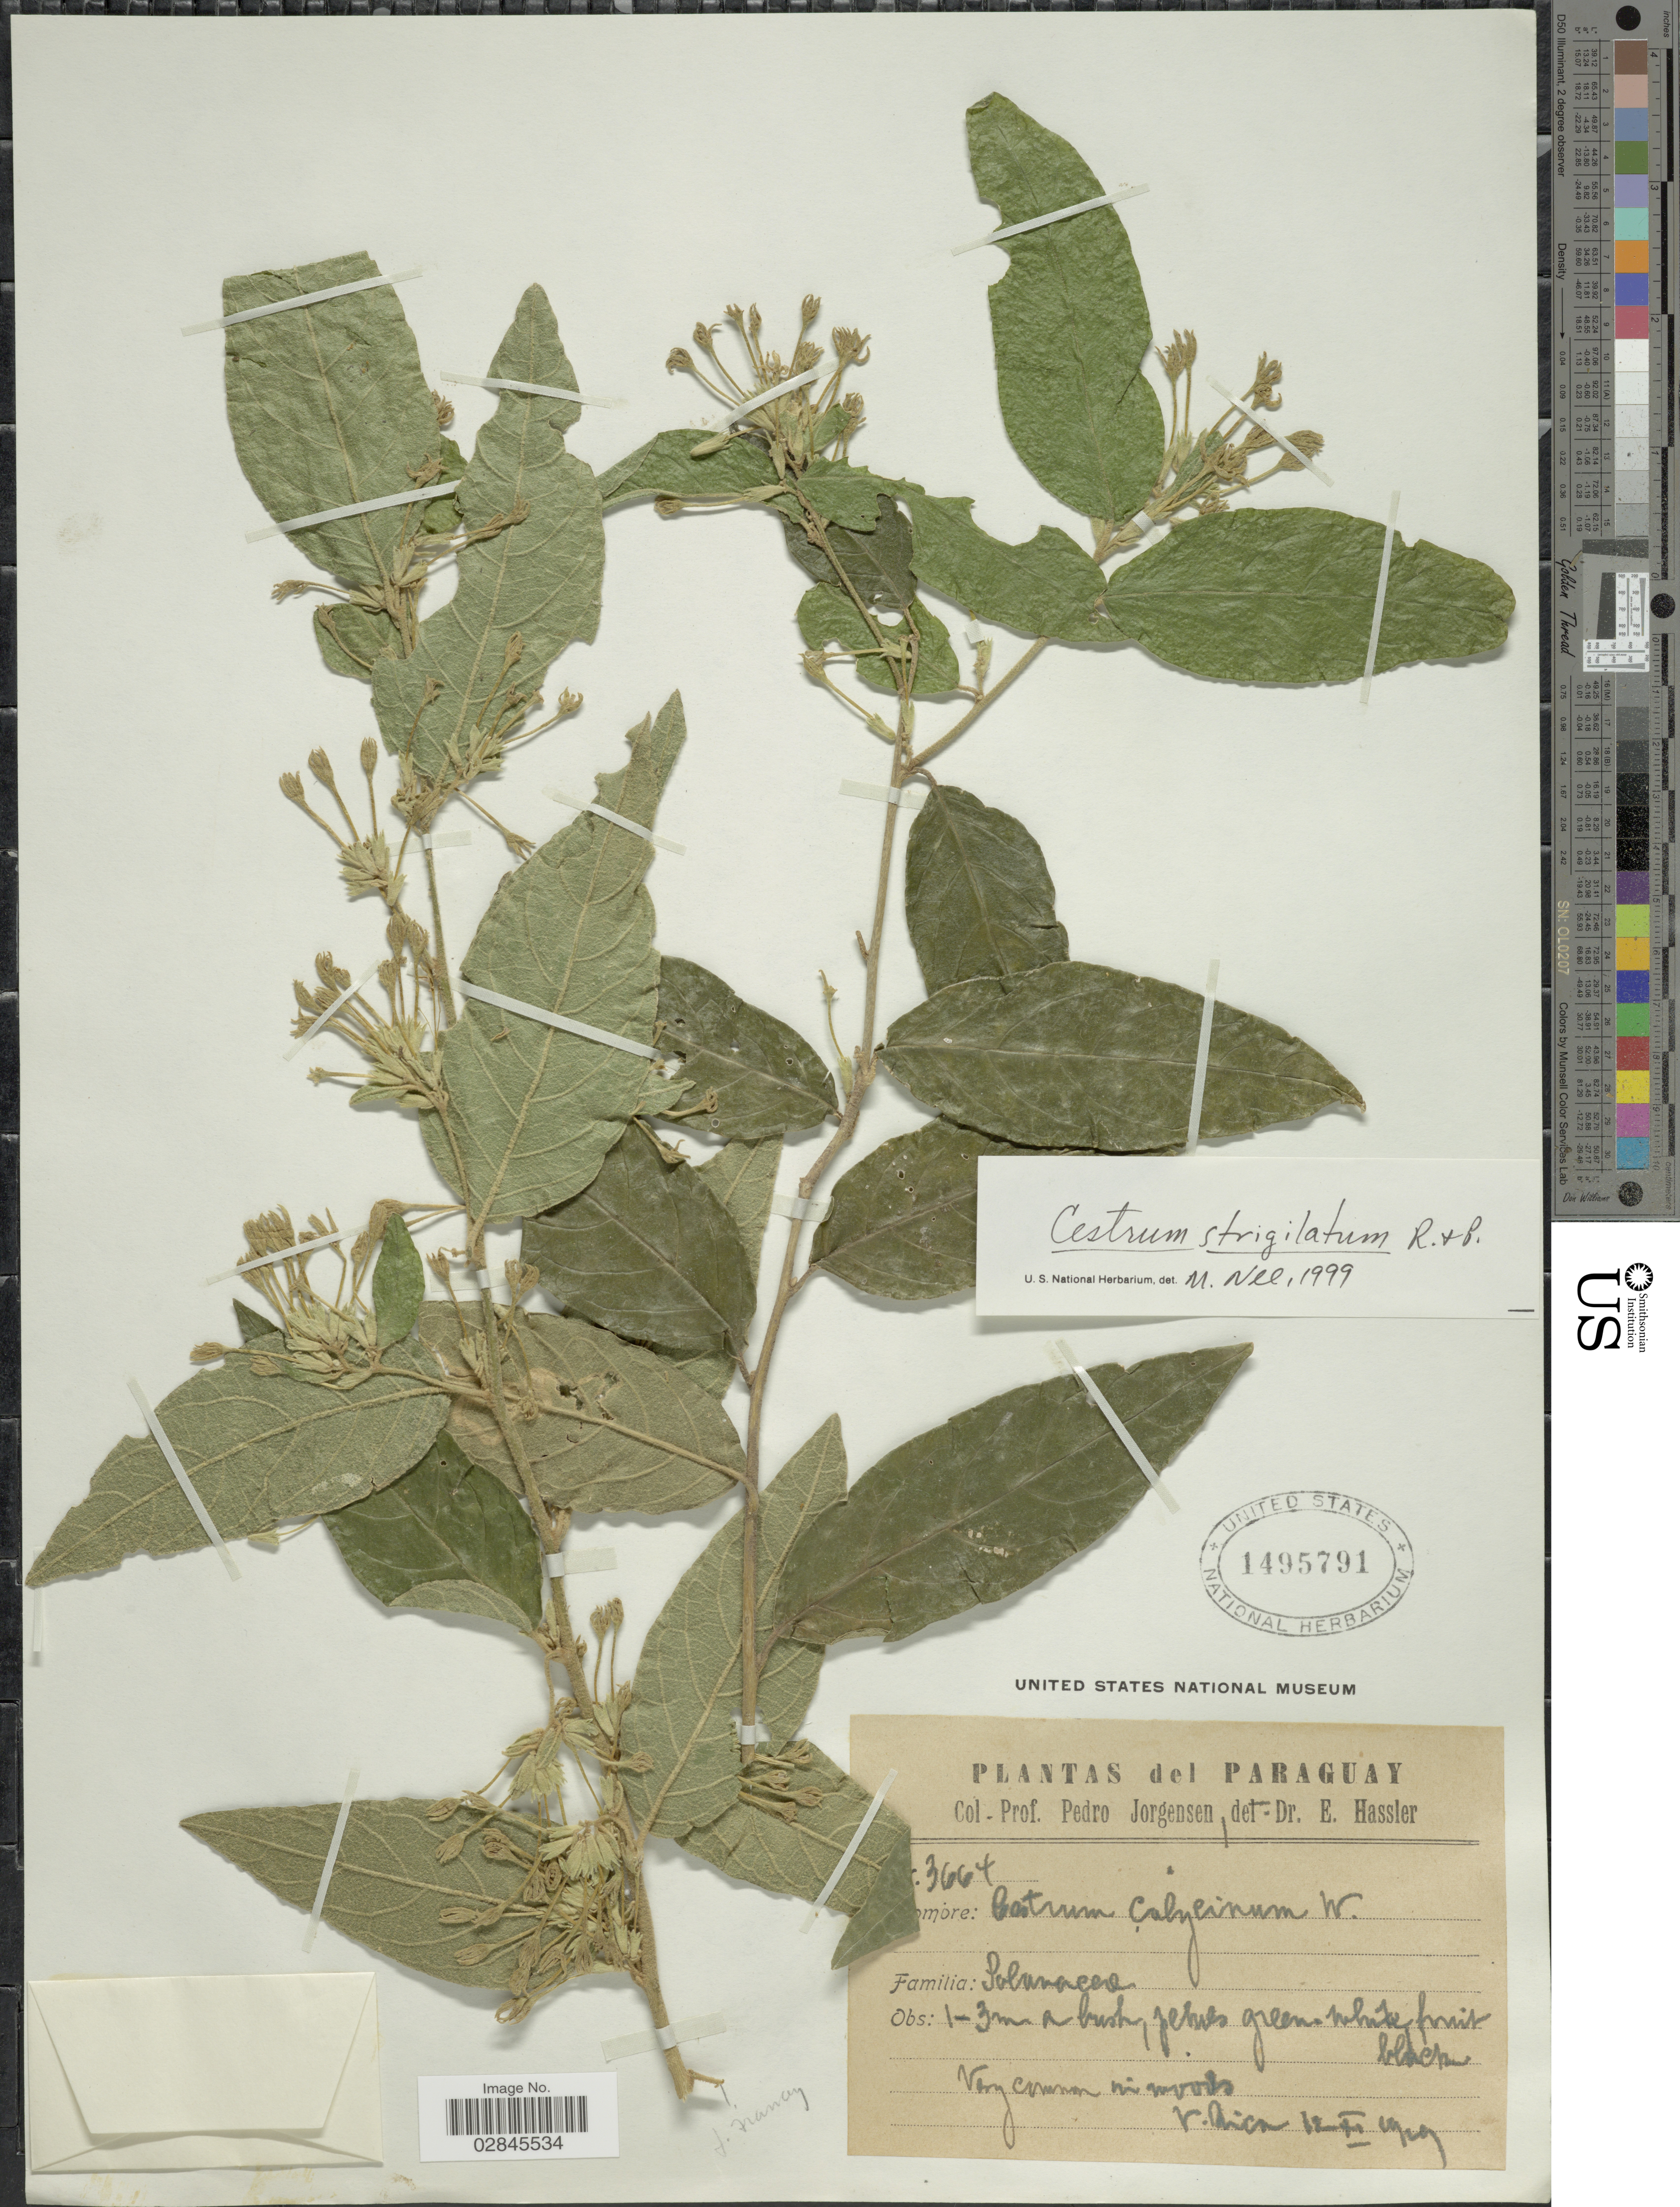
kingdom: Plantae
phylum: Tracheophyta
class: Magnoliopsida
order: Solanales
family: Solanaceae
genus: Cestrum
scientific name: Cestrum strigilatum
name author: Ruiz & Pav.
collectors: P. Jörgensen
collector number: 3664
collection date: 1929-11-12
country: Paraguay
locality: V. Rica.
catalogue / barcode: US 1495791